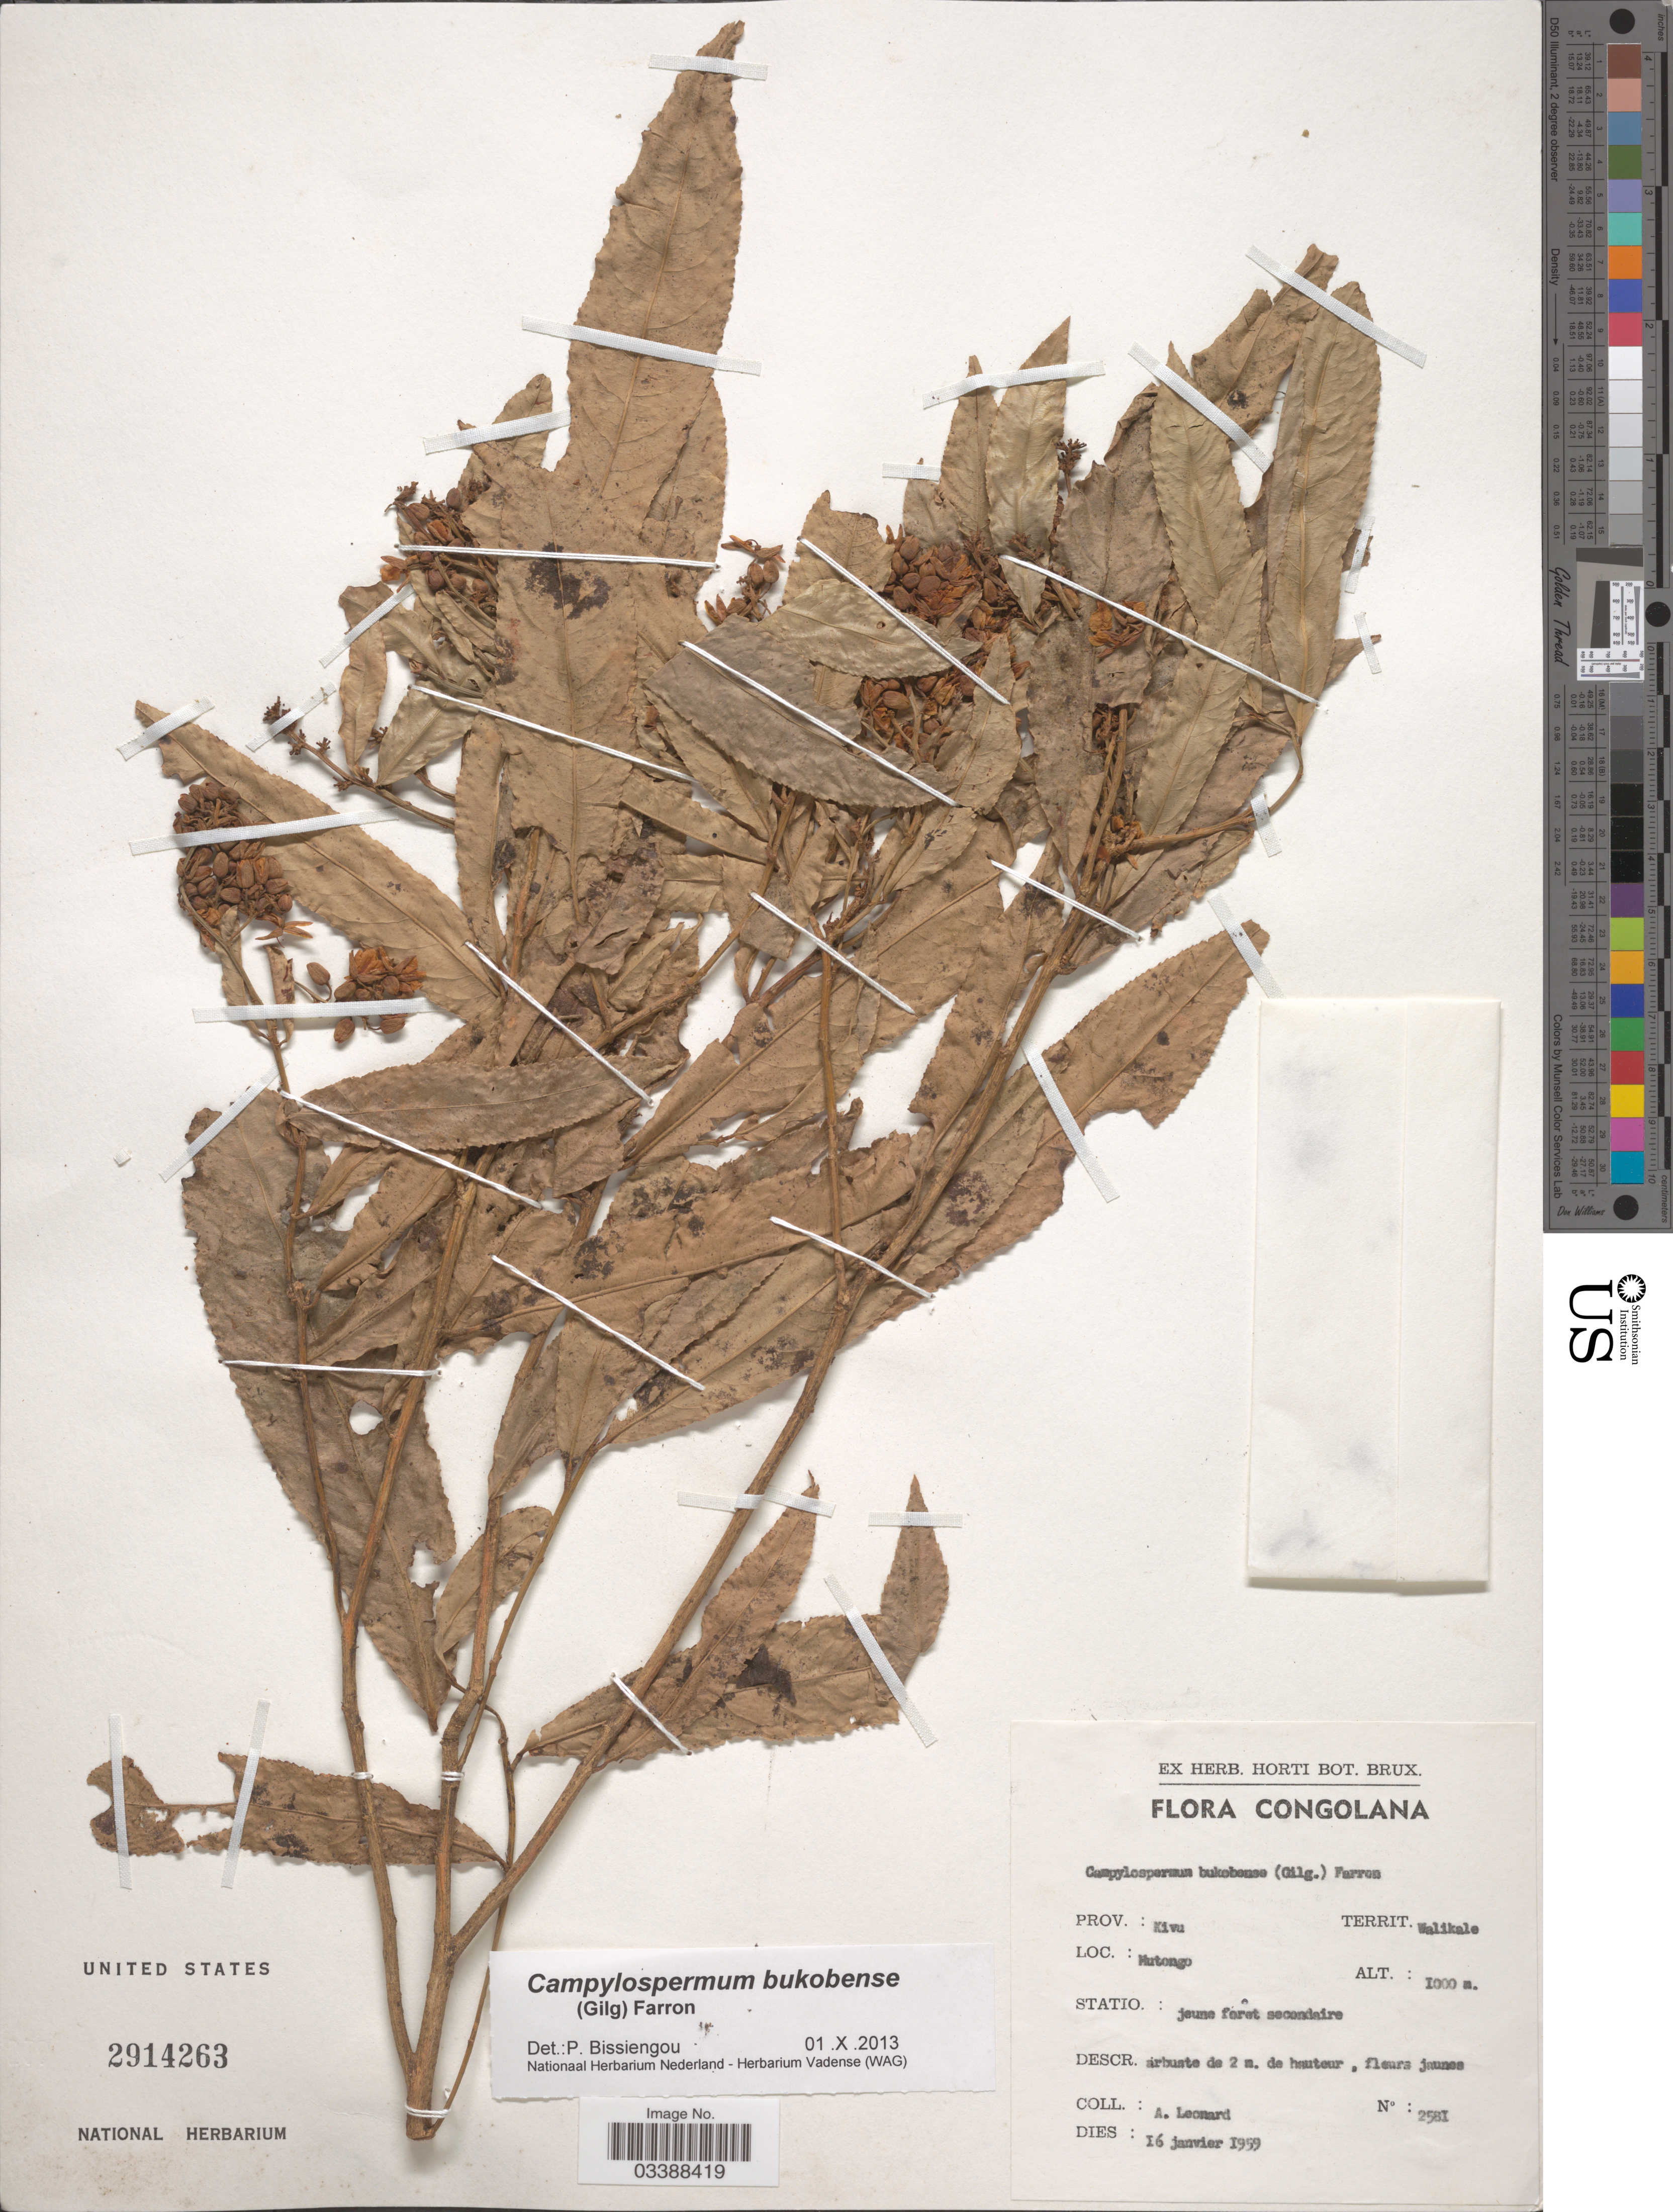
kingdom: Plantae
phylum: Tracheophyta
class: Magnoliopsida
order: Malpighiales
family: Ochnaceae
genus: Campylospermum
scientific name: Campylospermum bukobense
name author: (Gilg) Farron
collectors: A. Leonard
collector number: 2581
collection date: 1959-01-16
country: Congo, Democratic Republic of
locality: Congolana. Prov.: Kivu Territ.: Walikale. Mutongo.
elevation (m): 1000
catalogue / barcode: US 2914263